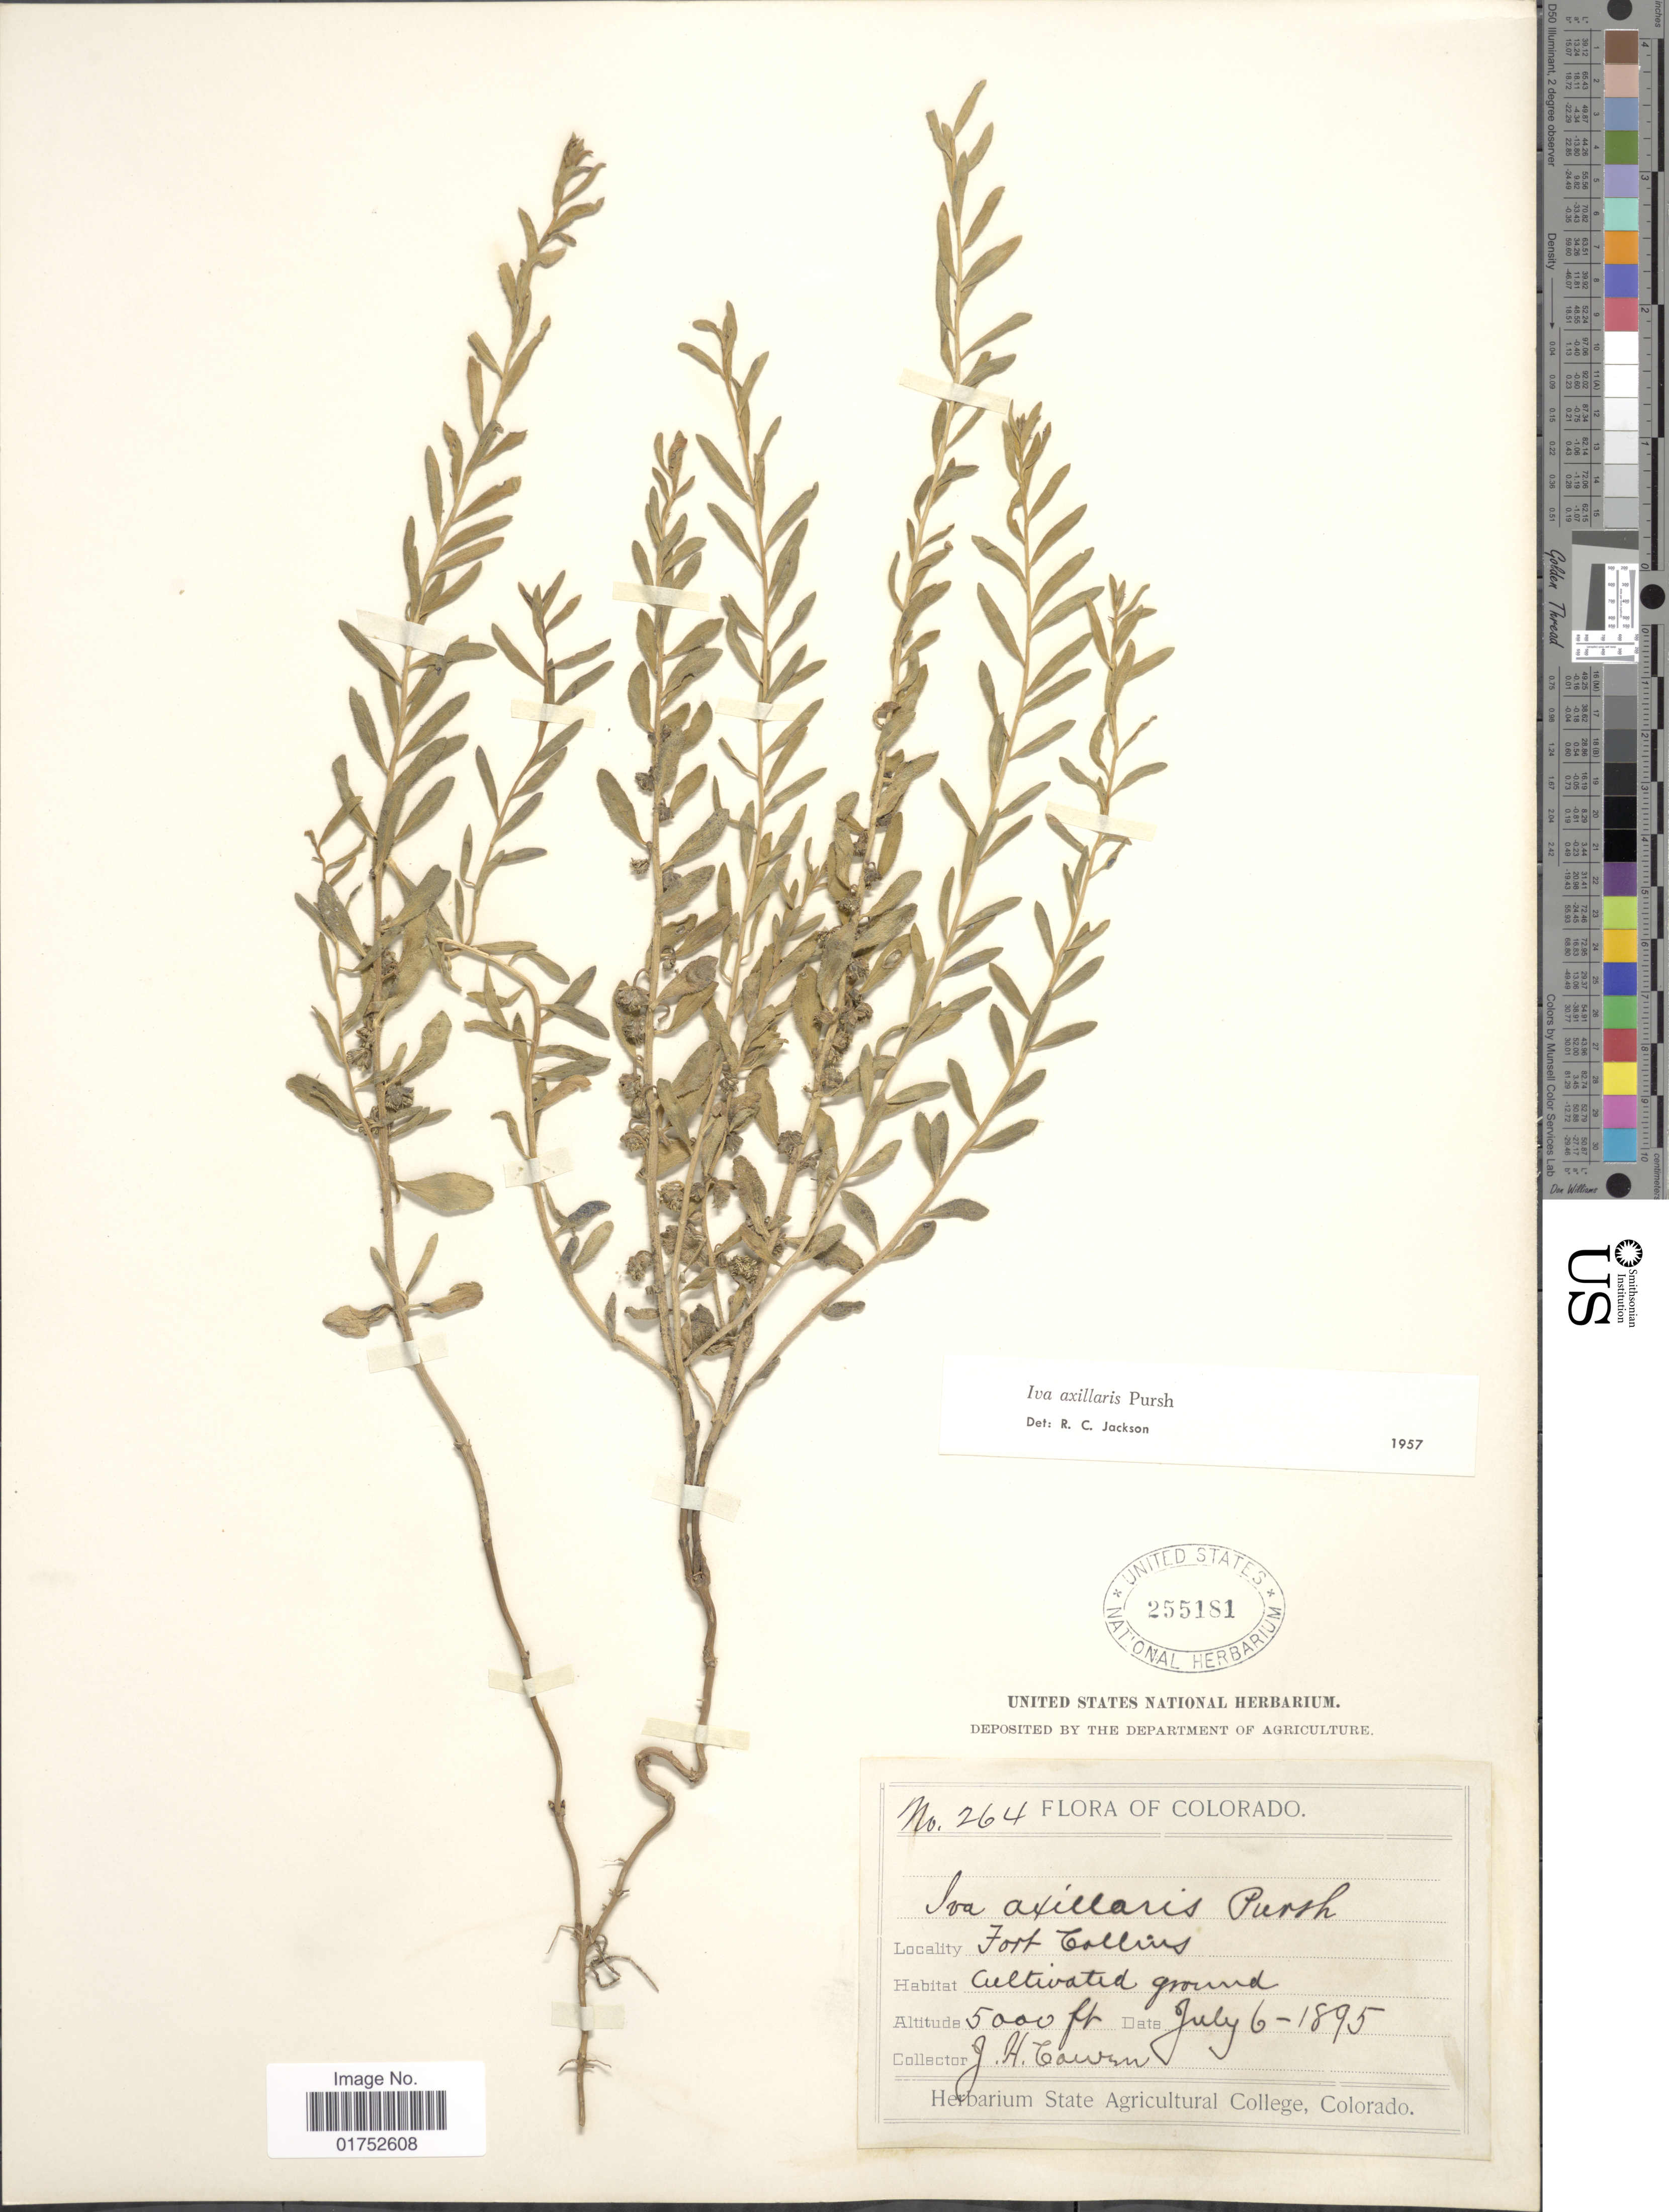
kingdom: Plantae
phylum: Tracheophyta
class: Magnoliopsida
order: Asterales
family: Asteraceae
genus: Iva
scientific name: Iva axillaris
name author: Pursh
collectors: J. H. Cowen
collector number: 264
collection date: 1895-07-06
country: United States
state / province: Colorado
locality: Fort Collins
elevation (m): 1524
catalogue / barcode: US 255181